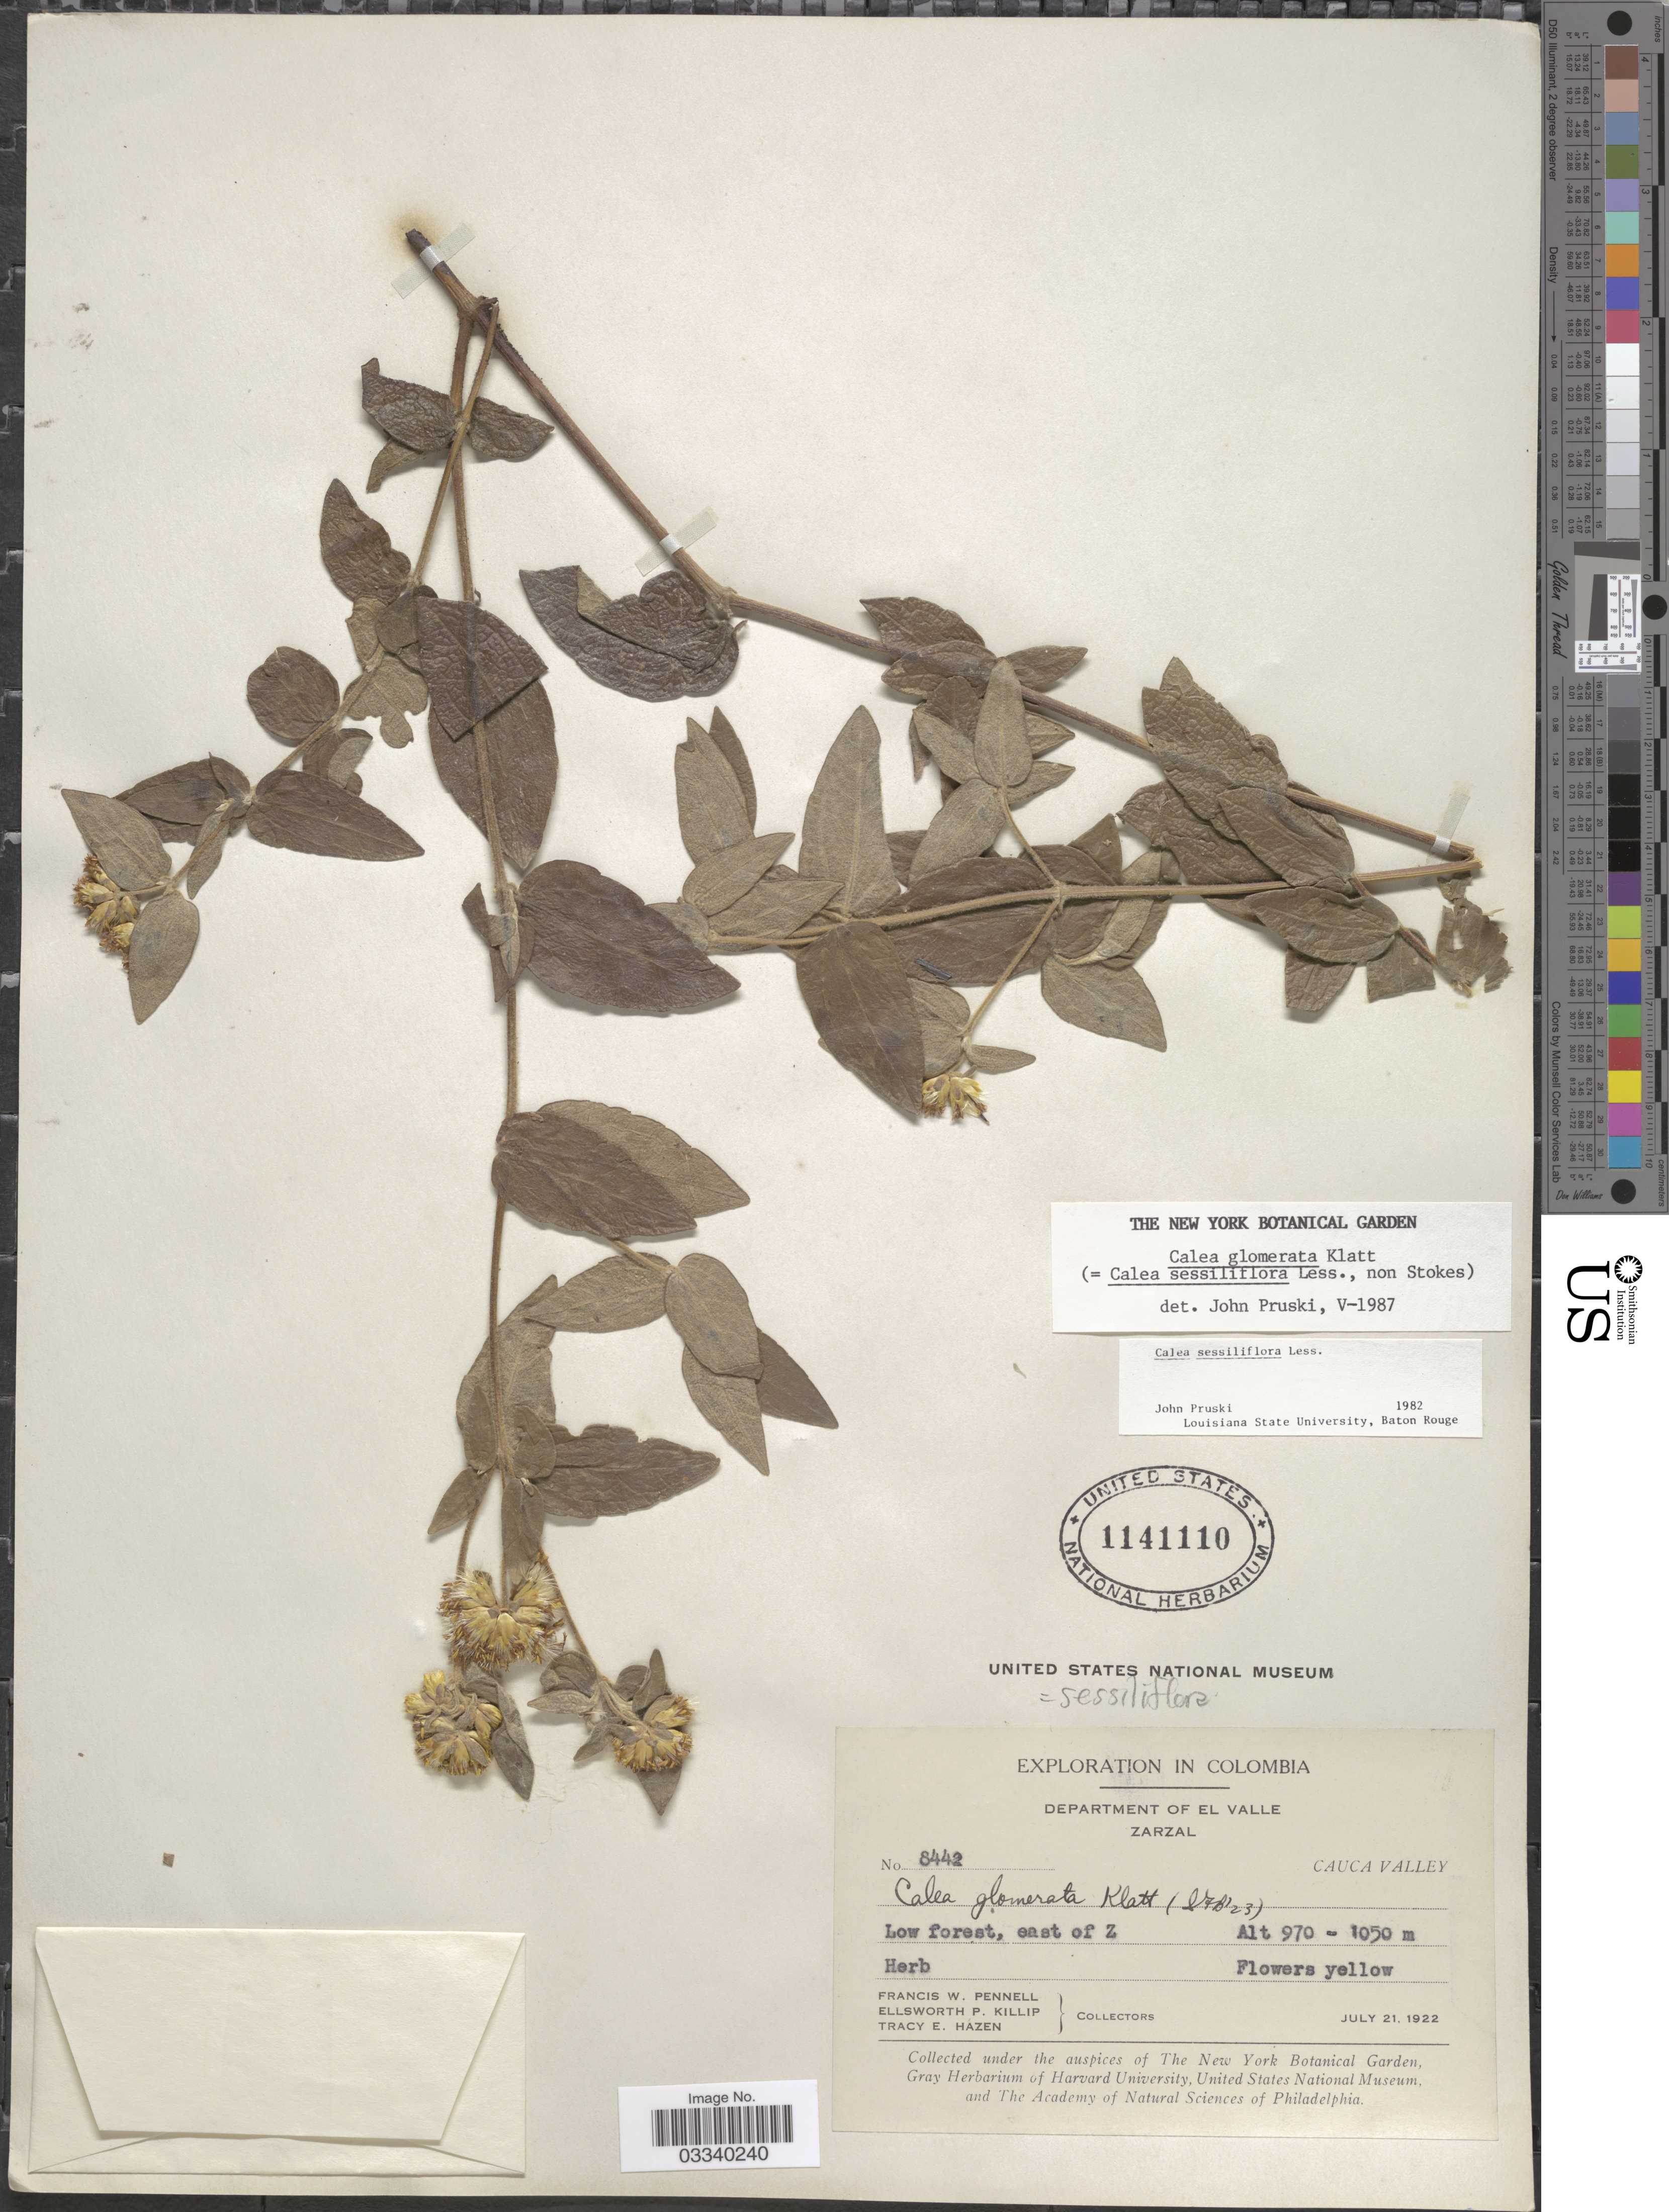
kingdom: Plantae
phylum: Tracheophyta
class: Magnoliopsida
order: Asterales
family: Asteraceae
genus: Calea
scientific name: Calea sessiliflora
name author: Less.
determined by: Pruski, J. F.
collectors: F. W. Pennell, E. P. Killip & T. E. Hazen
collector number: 8442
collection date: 1922-07-21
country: Colombia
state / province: Valle del Cauca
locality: Department of El Valle. Zarzal. Cauca Valley.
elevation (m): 970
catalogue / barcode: US 1141110